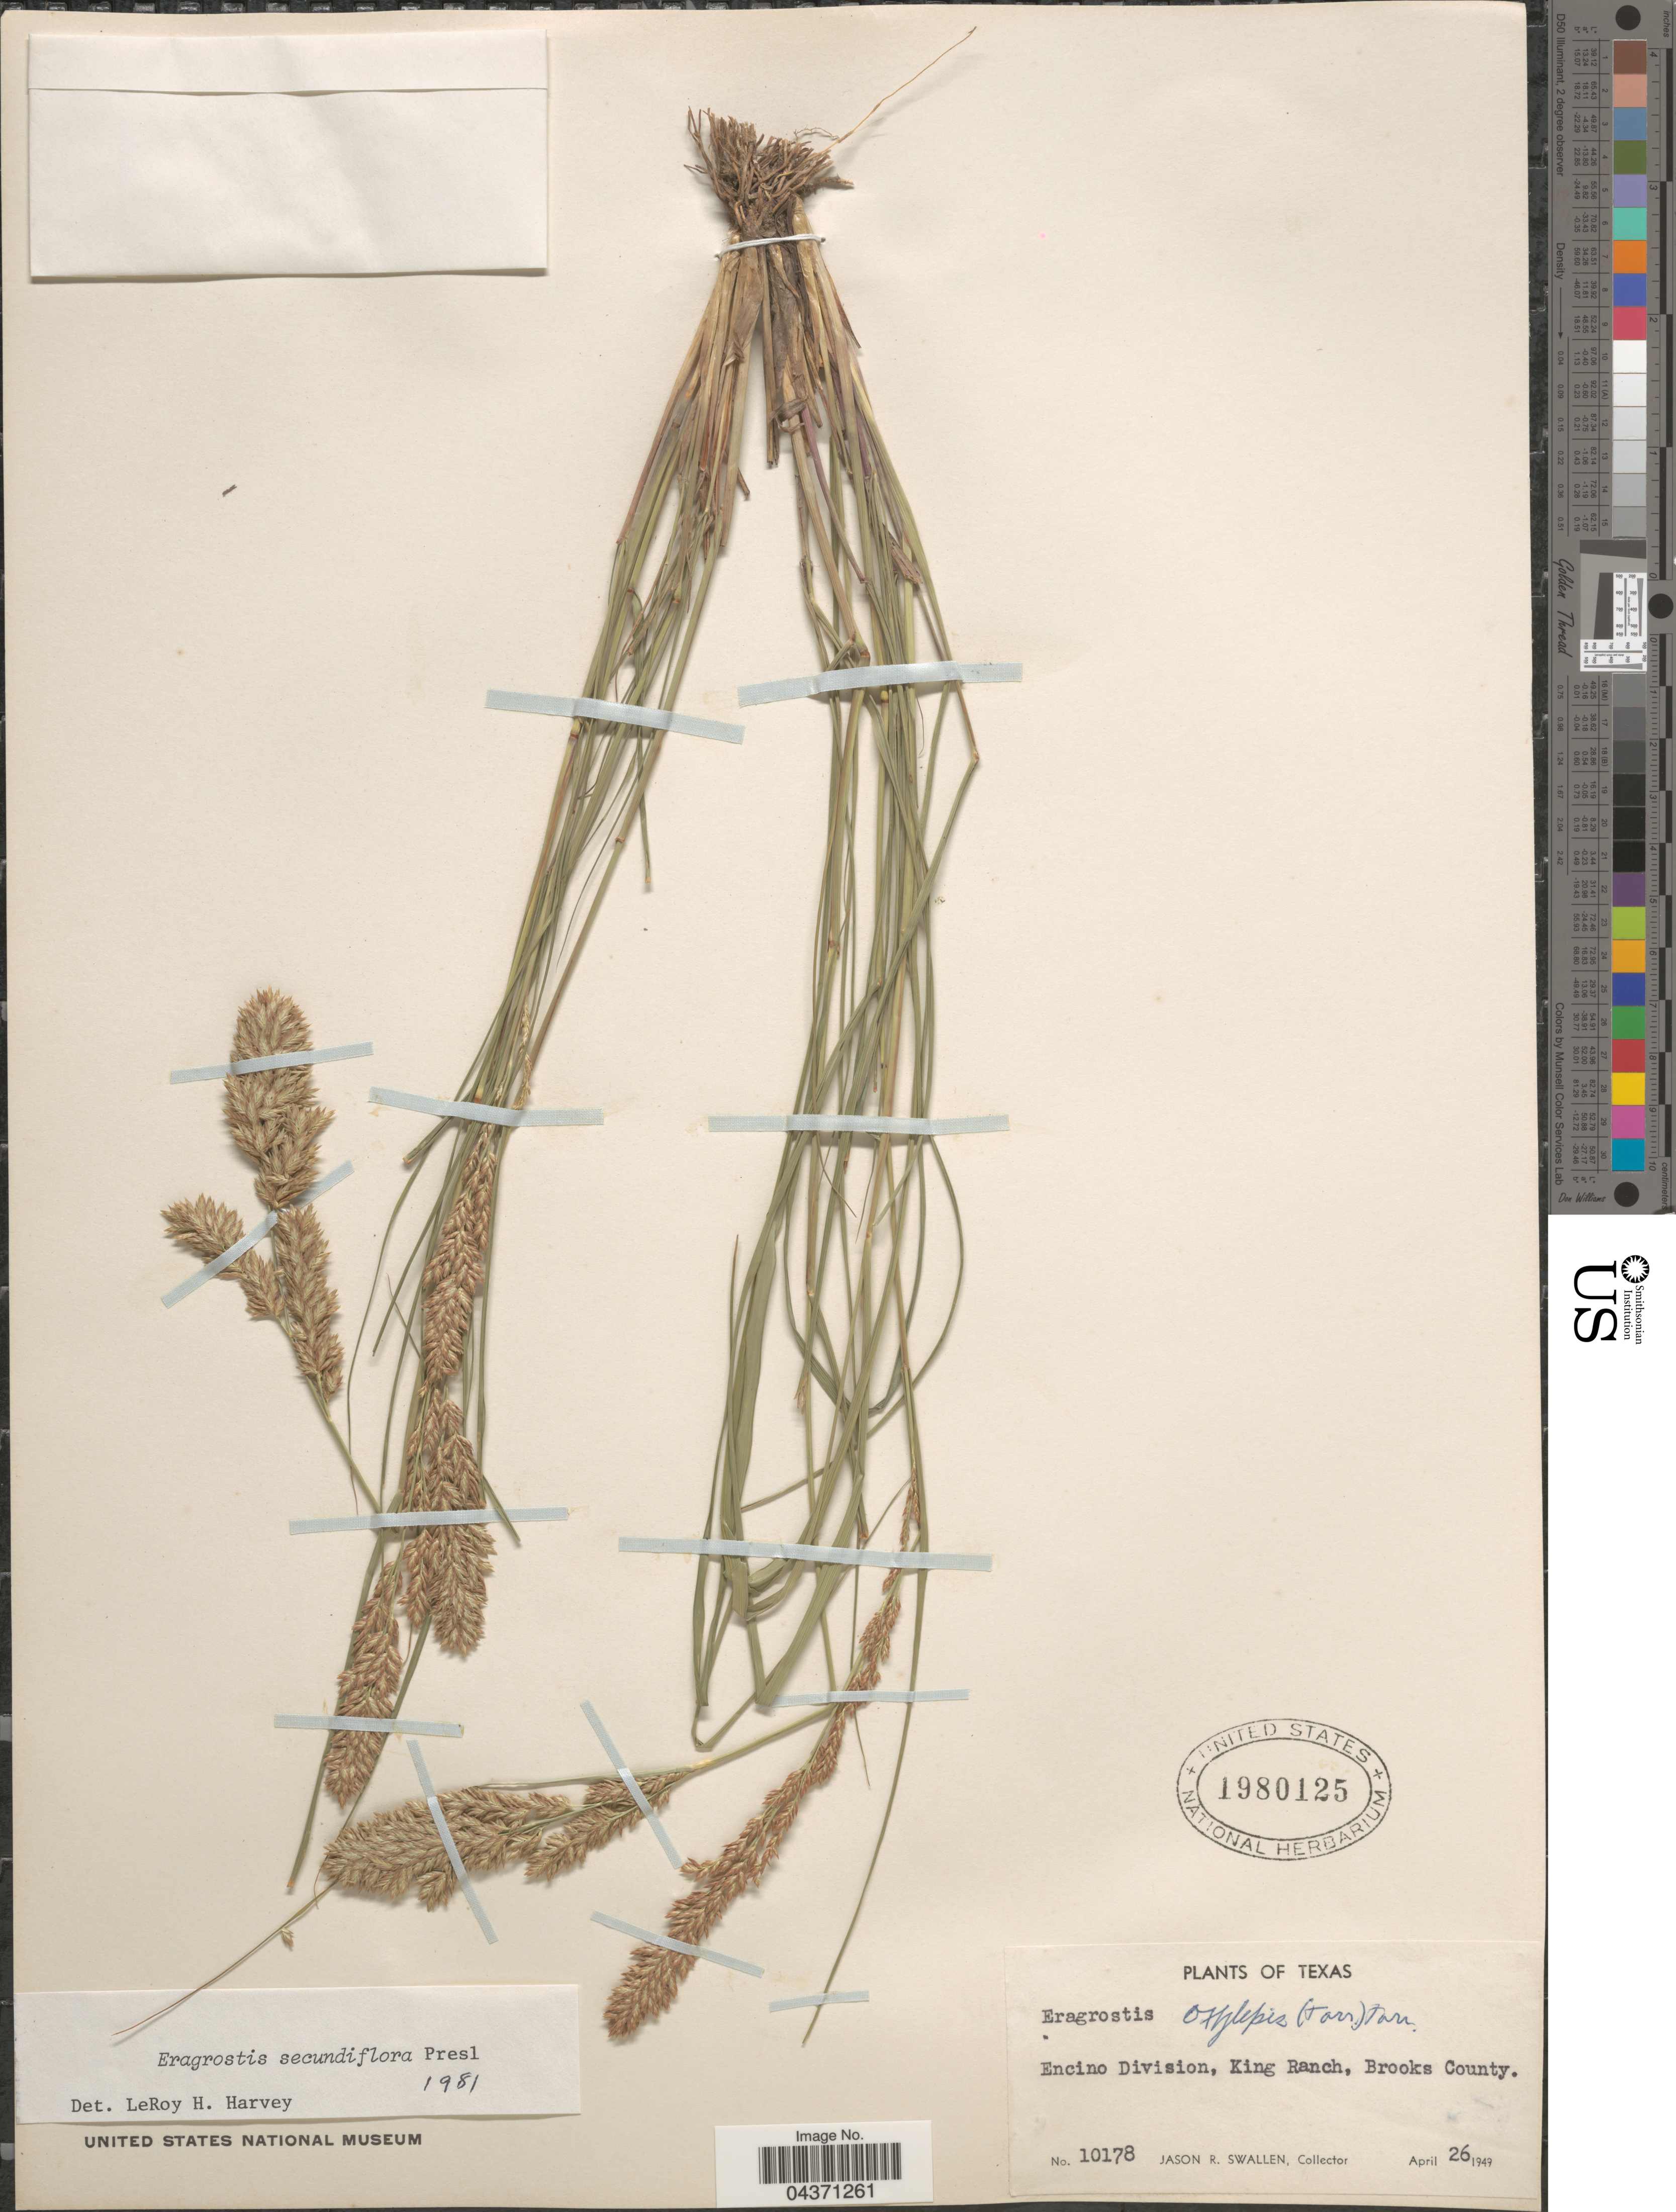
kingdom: Plantae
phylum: Tracheophyta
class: Liliopsida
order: Poales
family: Poaceae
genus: Eragrostis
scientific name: Eragrostis secundiflora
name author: J. Presl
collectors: J. R. Swallen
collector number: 10178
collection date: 1949-04-26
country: United States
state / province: Texas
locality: Encino Division, King Ranch, Brooks County.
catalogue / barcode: US 1980125